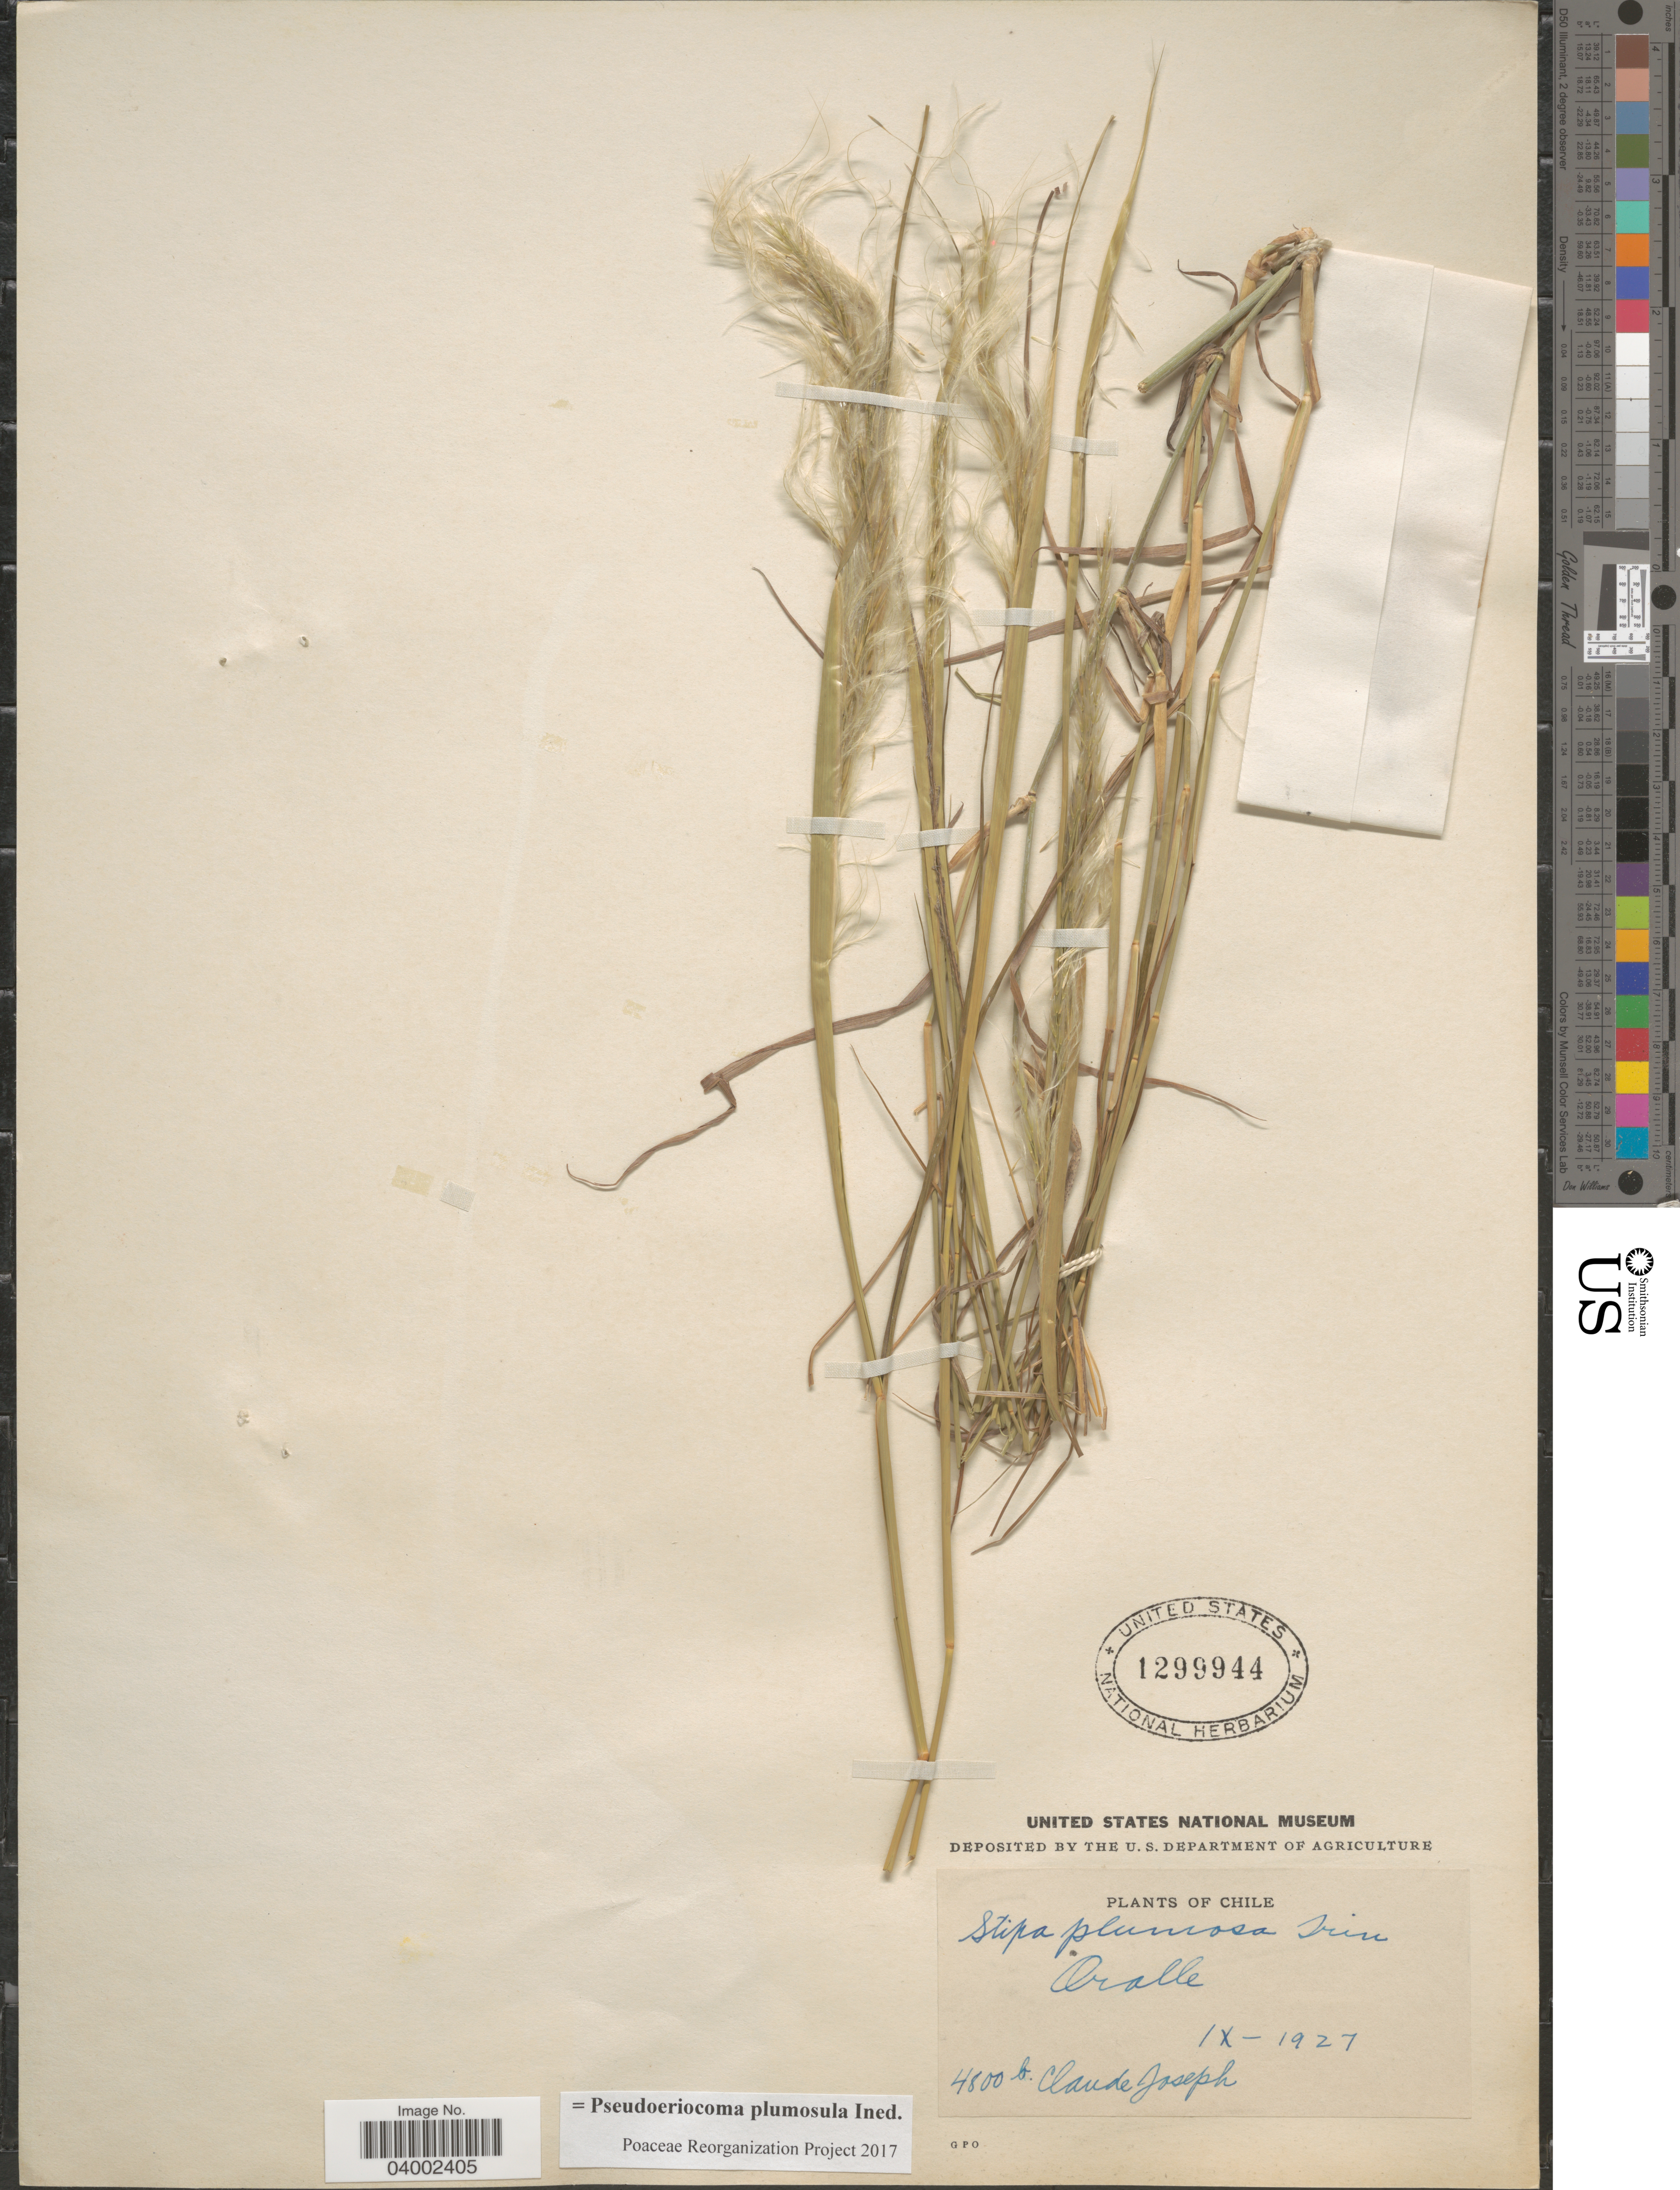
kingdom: Plantae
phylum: Tracheophyta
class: Liliopsida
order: Poales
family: Poaceae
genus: Pseudoeriocoma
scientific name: Pseudoeriocoma plumosula ined.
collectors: C. Joseph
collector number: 4800b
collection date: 1927-09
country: Chile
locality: Aralle.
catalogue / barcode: US 1299944